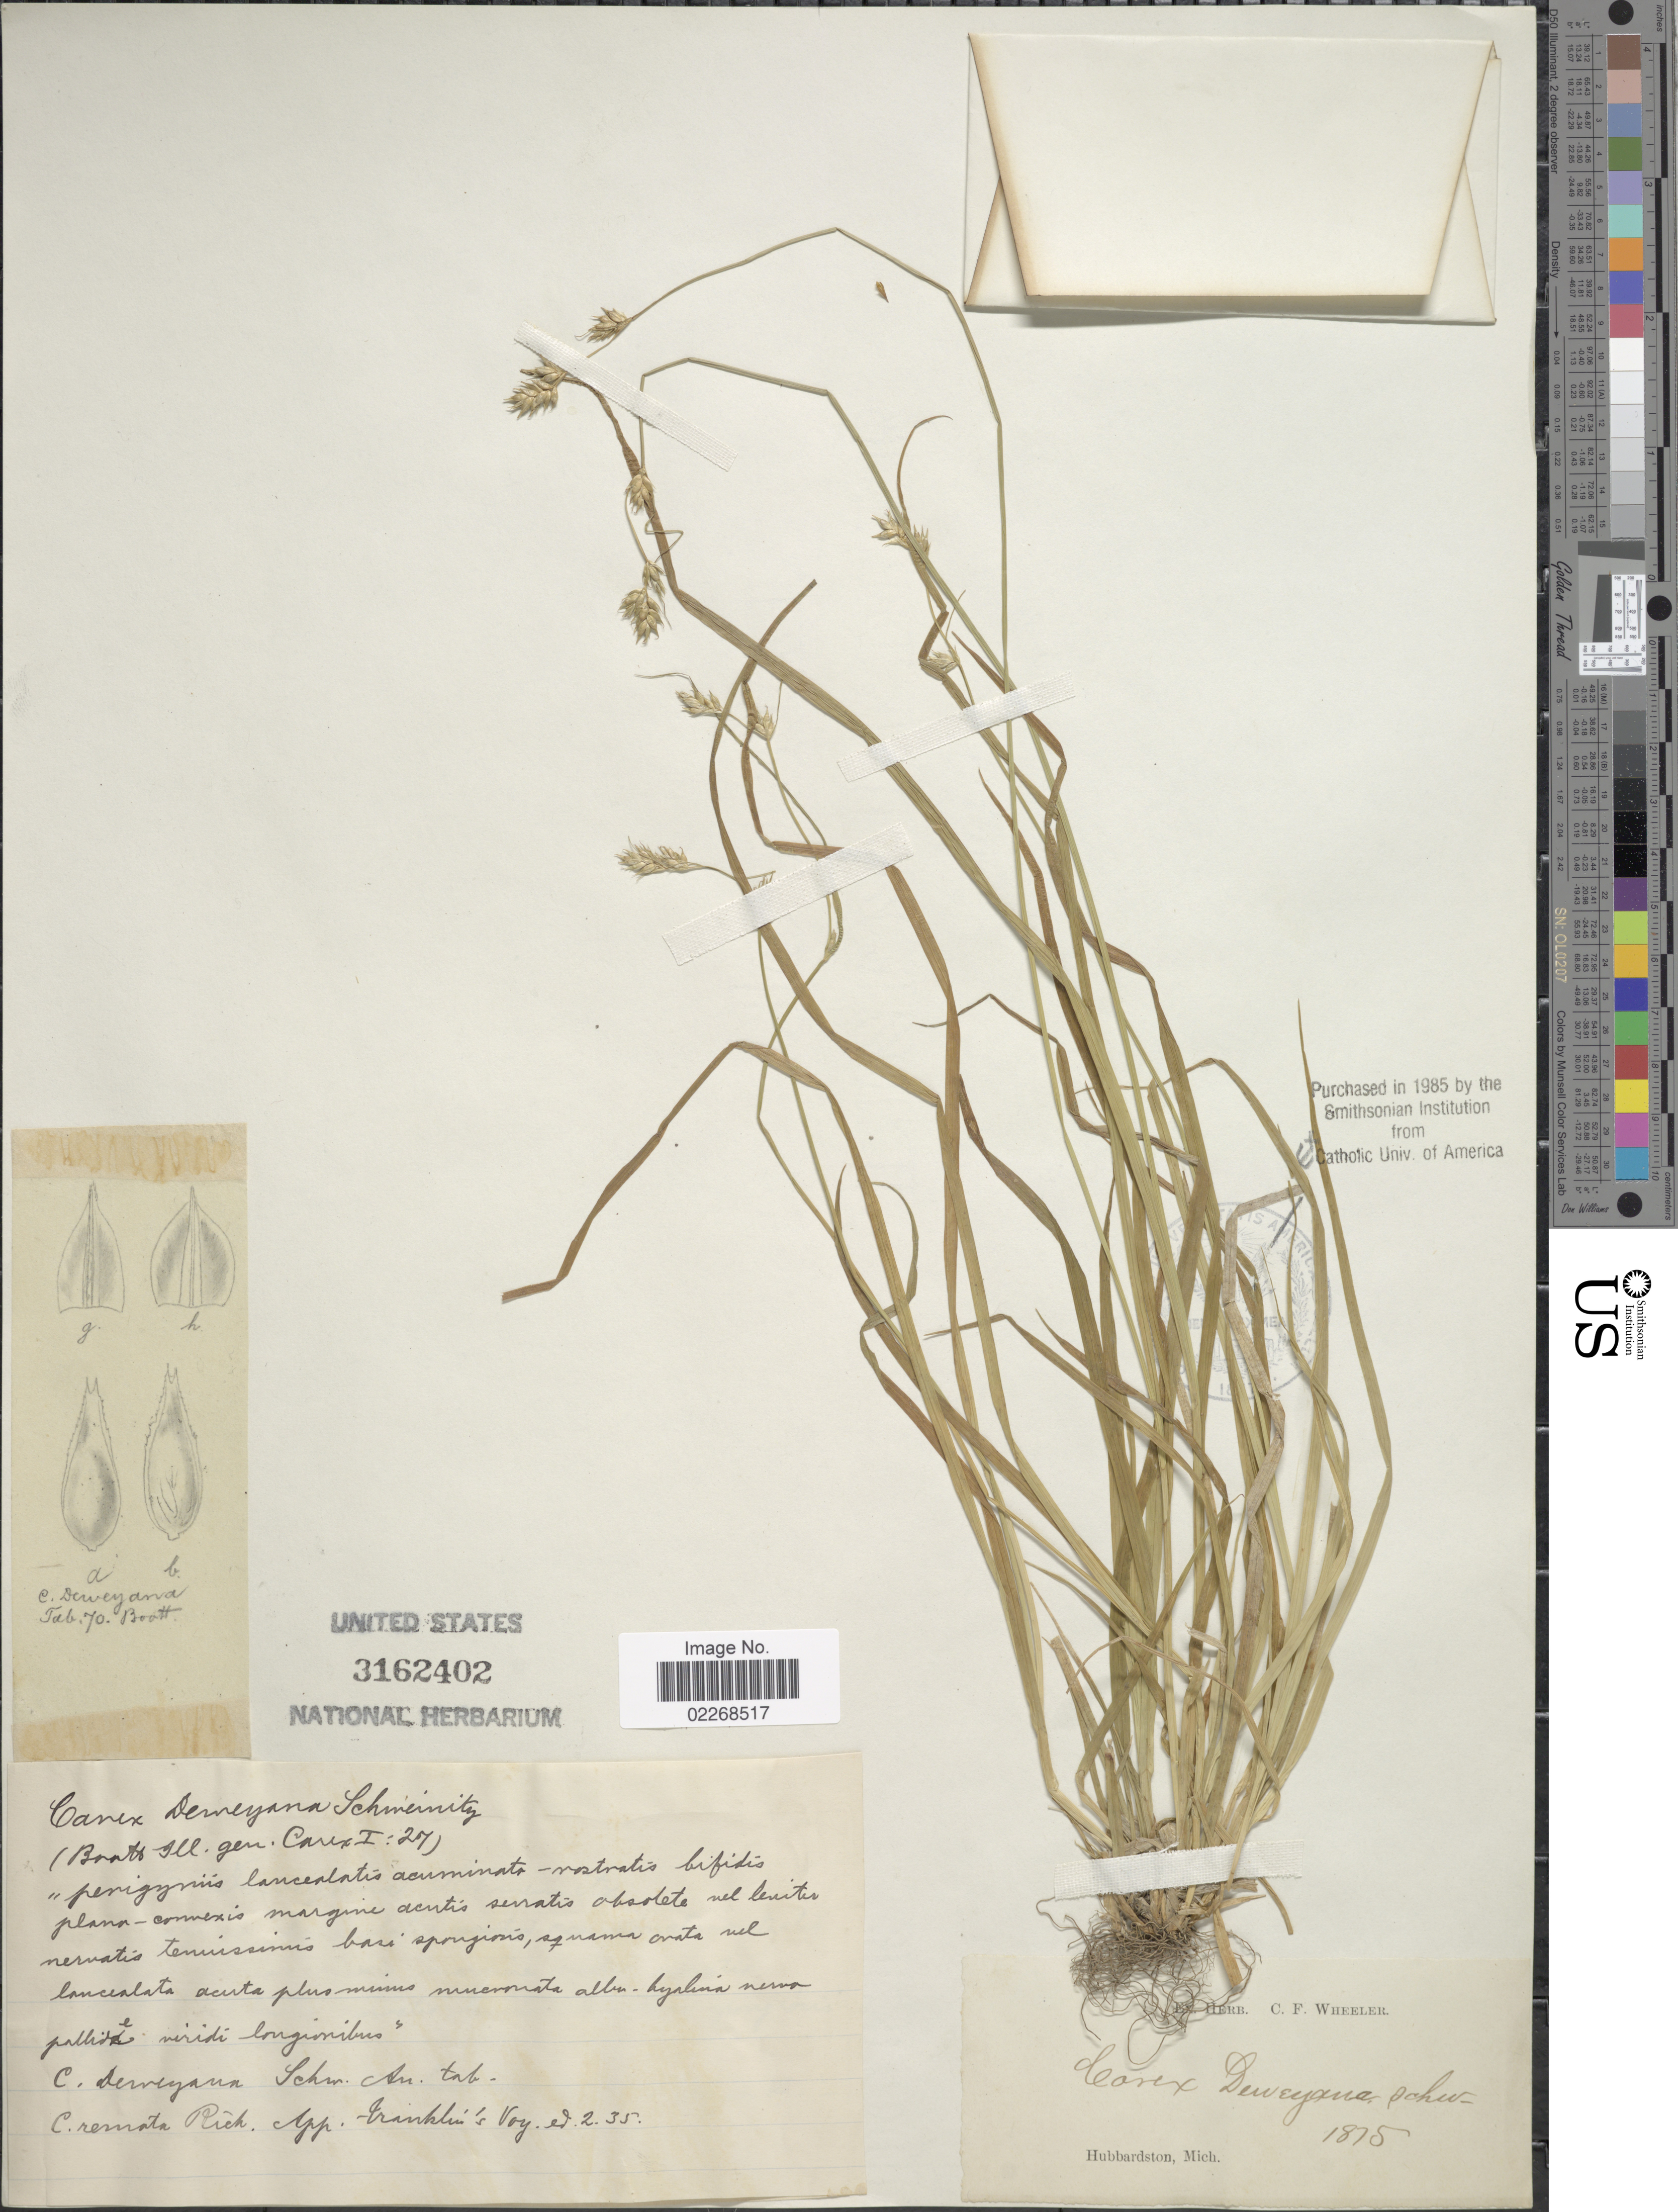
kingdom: Plantae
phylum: Tracheophyta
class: Liliopsida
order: Poales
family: Cyperaceae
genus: Carex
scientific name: Carex deweyana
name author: Schwein.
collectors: Ex Herb. C. F. Wheeler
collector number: s.n.?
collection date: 1875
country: United States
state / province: Michigan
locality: Hubbardston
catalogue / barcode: US 3162402